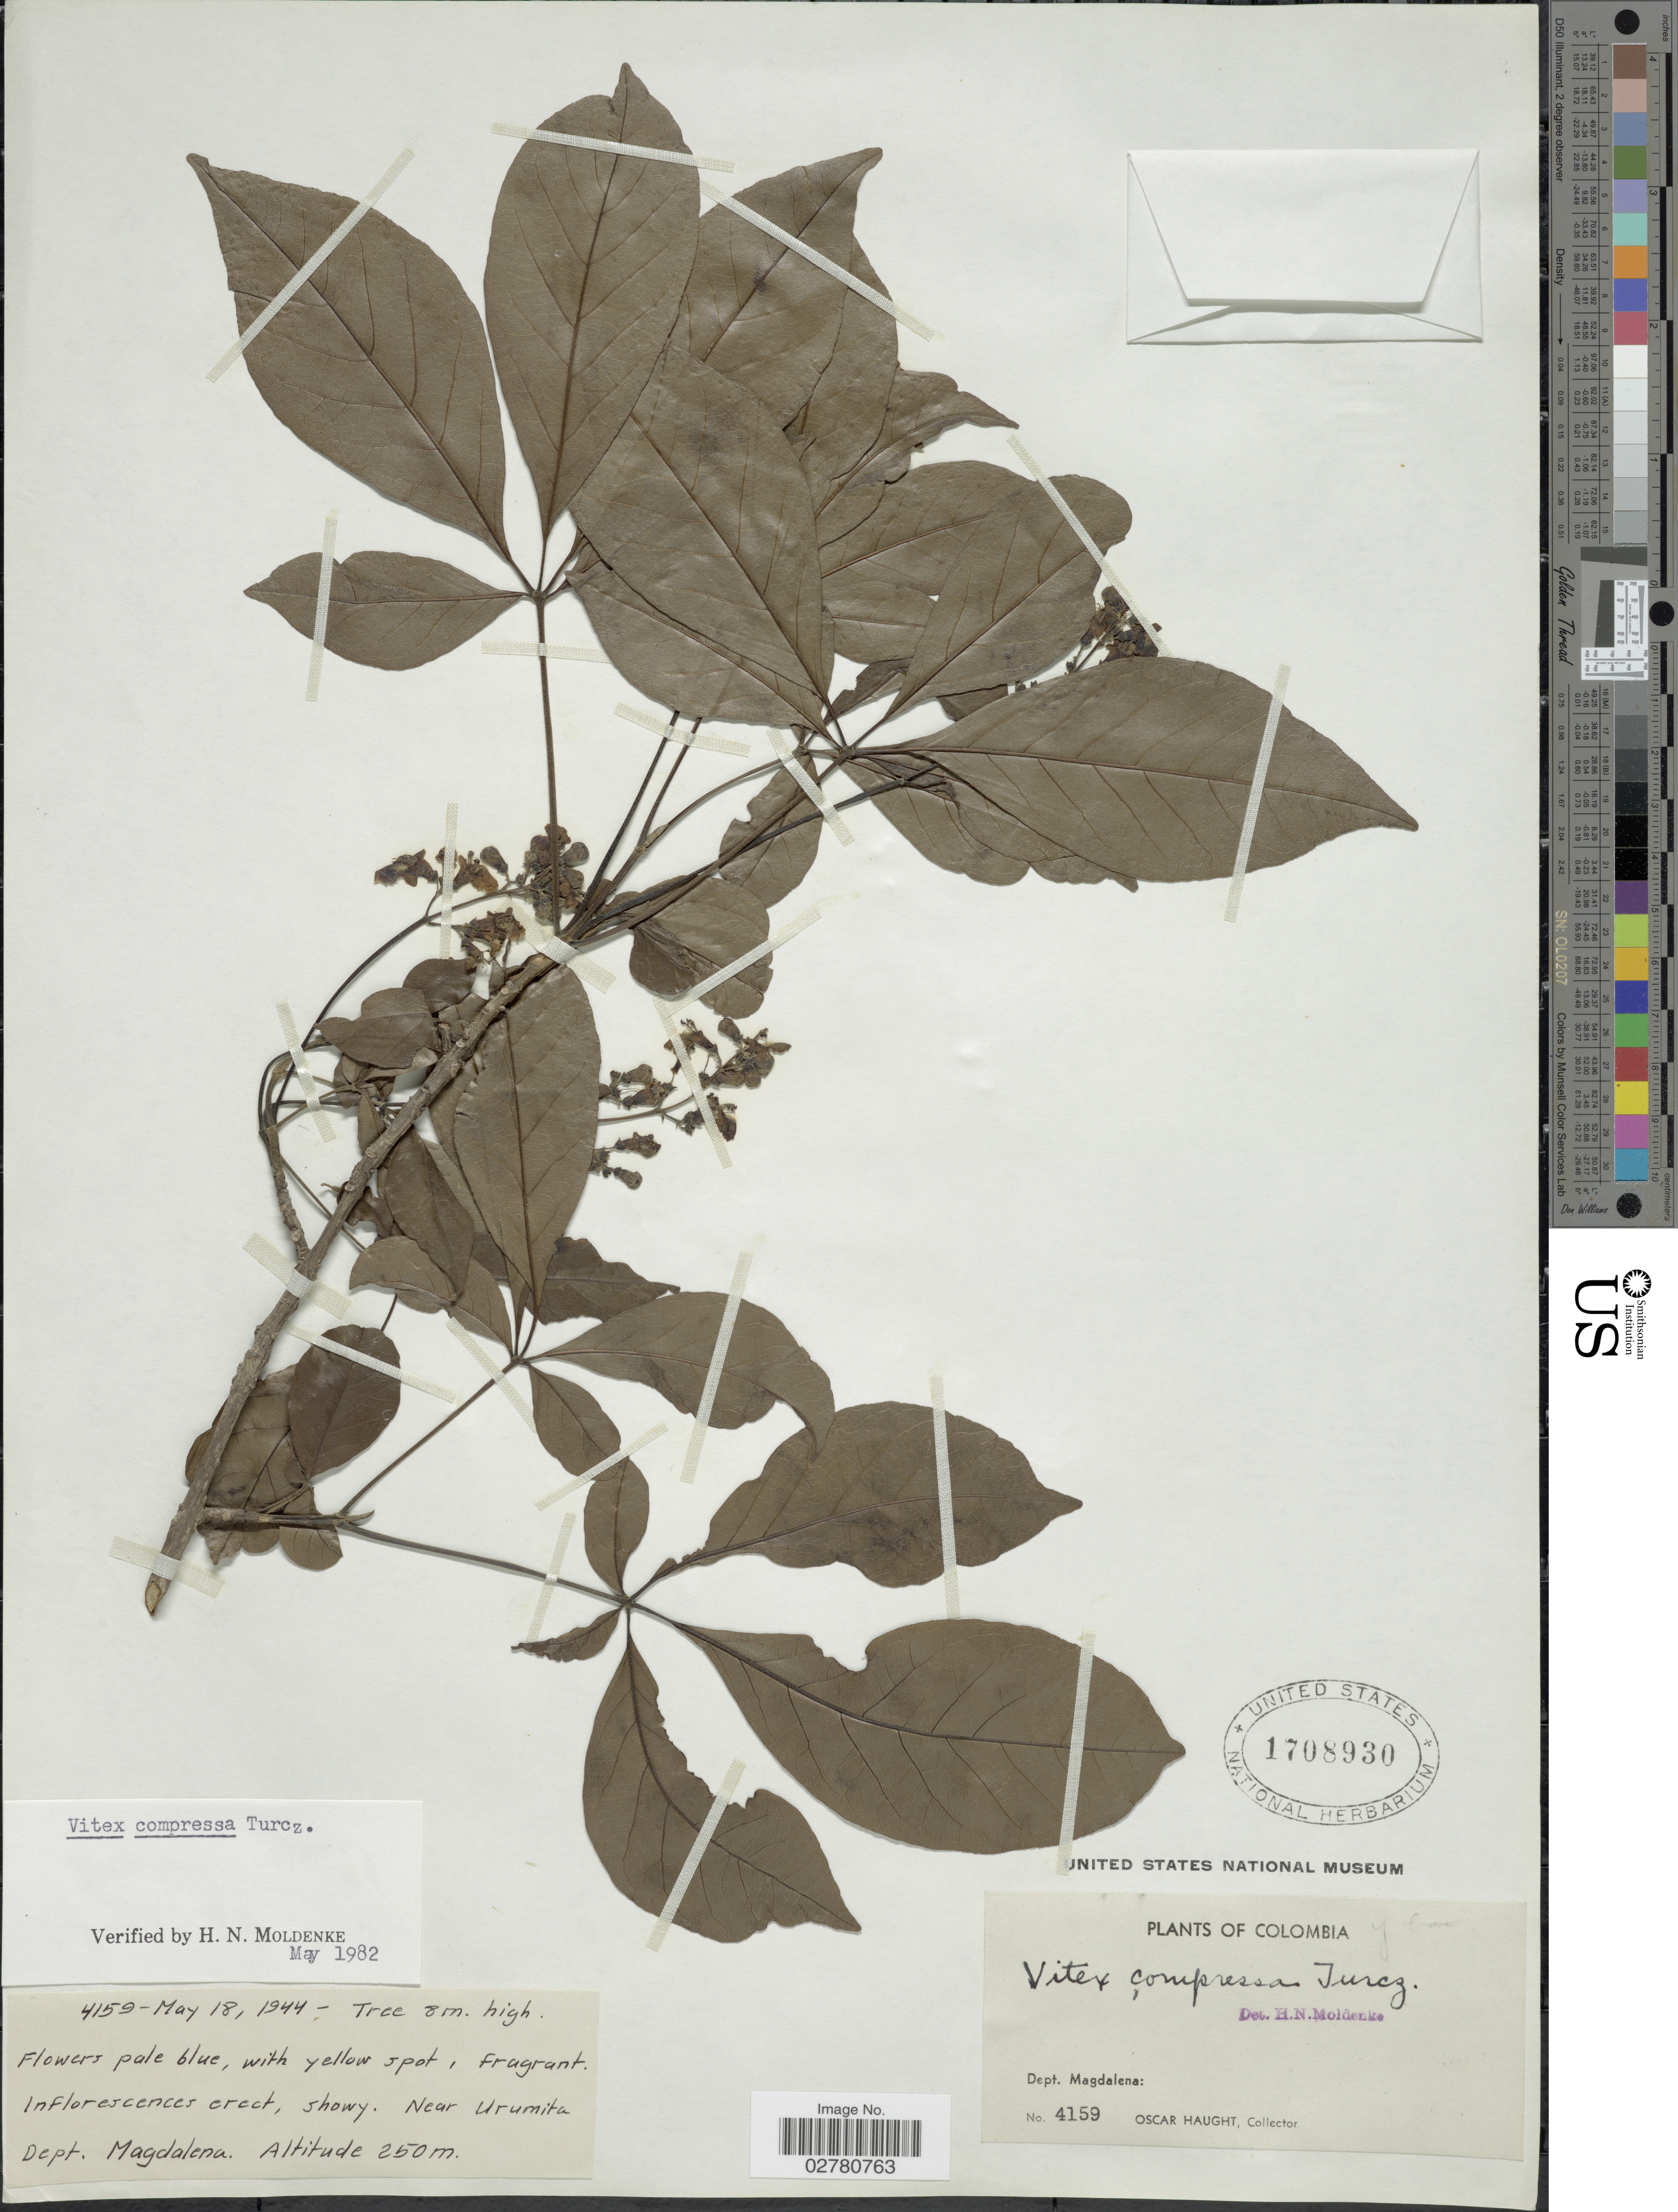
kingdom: Plantae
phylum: Tracheophyta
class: Magnoliopsida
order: Lamiales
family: Lamiaceae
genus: Vitex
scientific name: Vitex compressa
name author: Turcz.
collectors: O. Haught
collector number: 4159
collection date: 1944-05-18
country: Colombia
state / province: Magdalena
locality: Near Urumita. Department Magdalena.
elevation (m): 250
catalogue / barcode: US 1708930